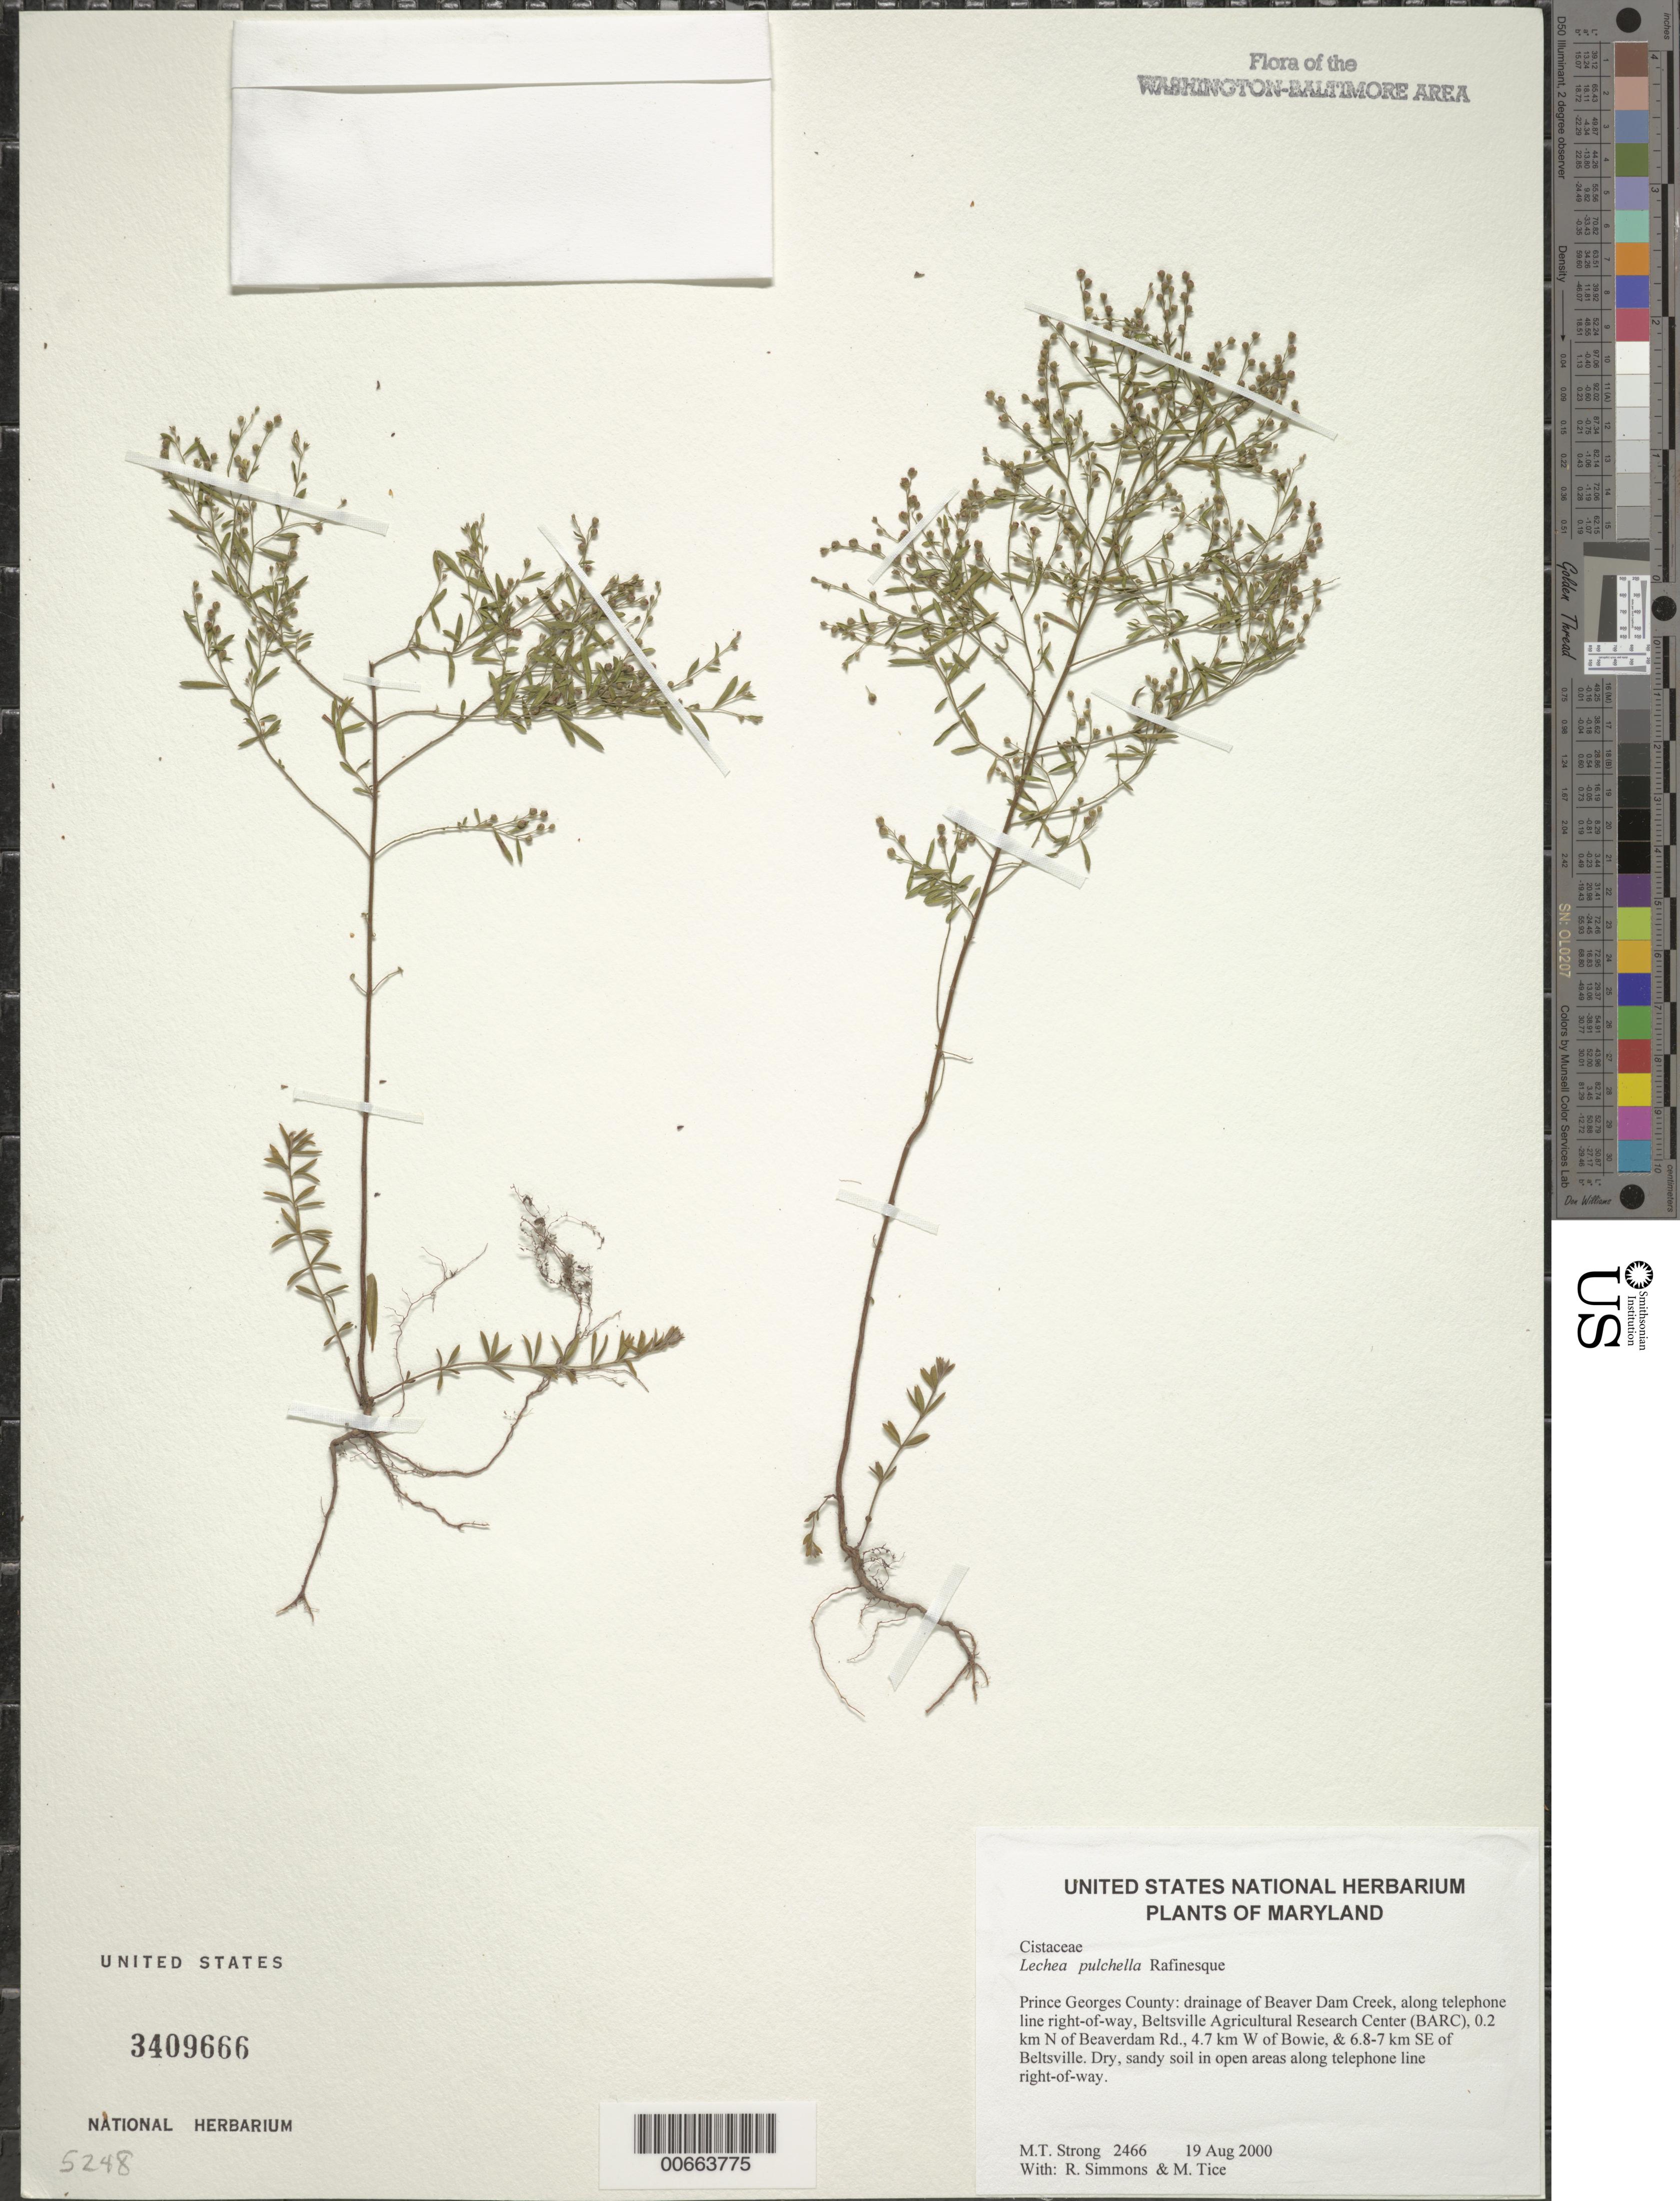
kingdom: Plantae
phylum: Tracheophyta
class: Magnoliopsida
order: Malvales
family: Cistaceae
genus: Lechea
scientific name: Lechea pulchella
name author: Raf.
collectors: M. T. Strong, R. Simmons & M. Tice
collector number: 2466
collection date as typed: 19 Aug 2000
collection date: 2000-08-19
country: United States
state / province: Maryland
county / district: Prince George's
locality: Drainage of Beaver Dam Creek, along telephone line right-of-way, Beltsville Agricultural Research Center (BARC), 0.2 km N of Beaverdam Rd., 4.7 km W of Bowie, & 6.8-7 km SE of Beltsville.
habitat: Dry, sandy soil in open areas along telephone line right-of-way.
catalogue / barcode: US 3409666